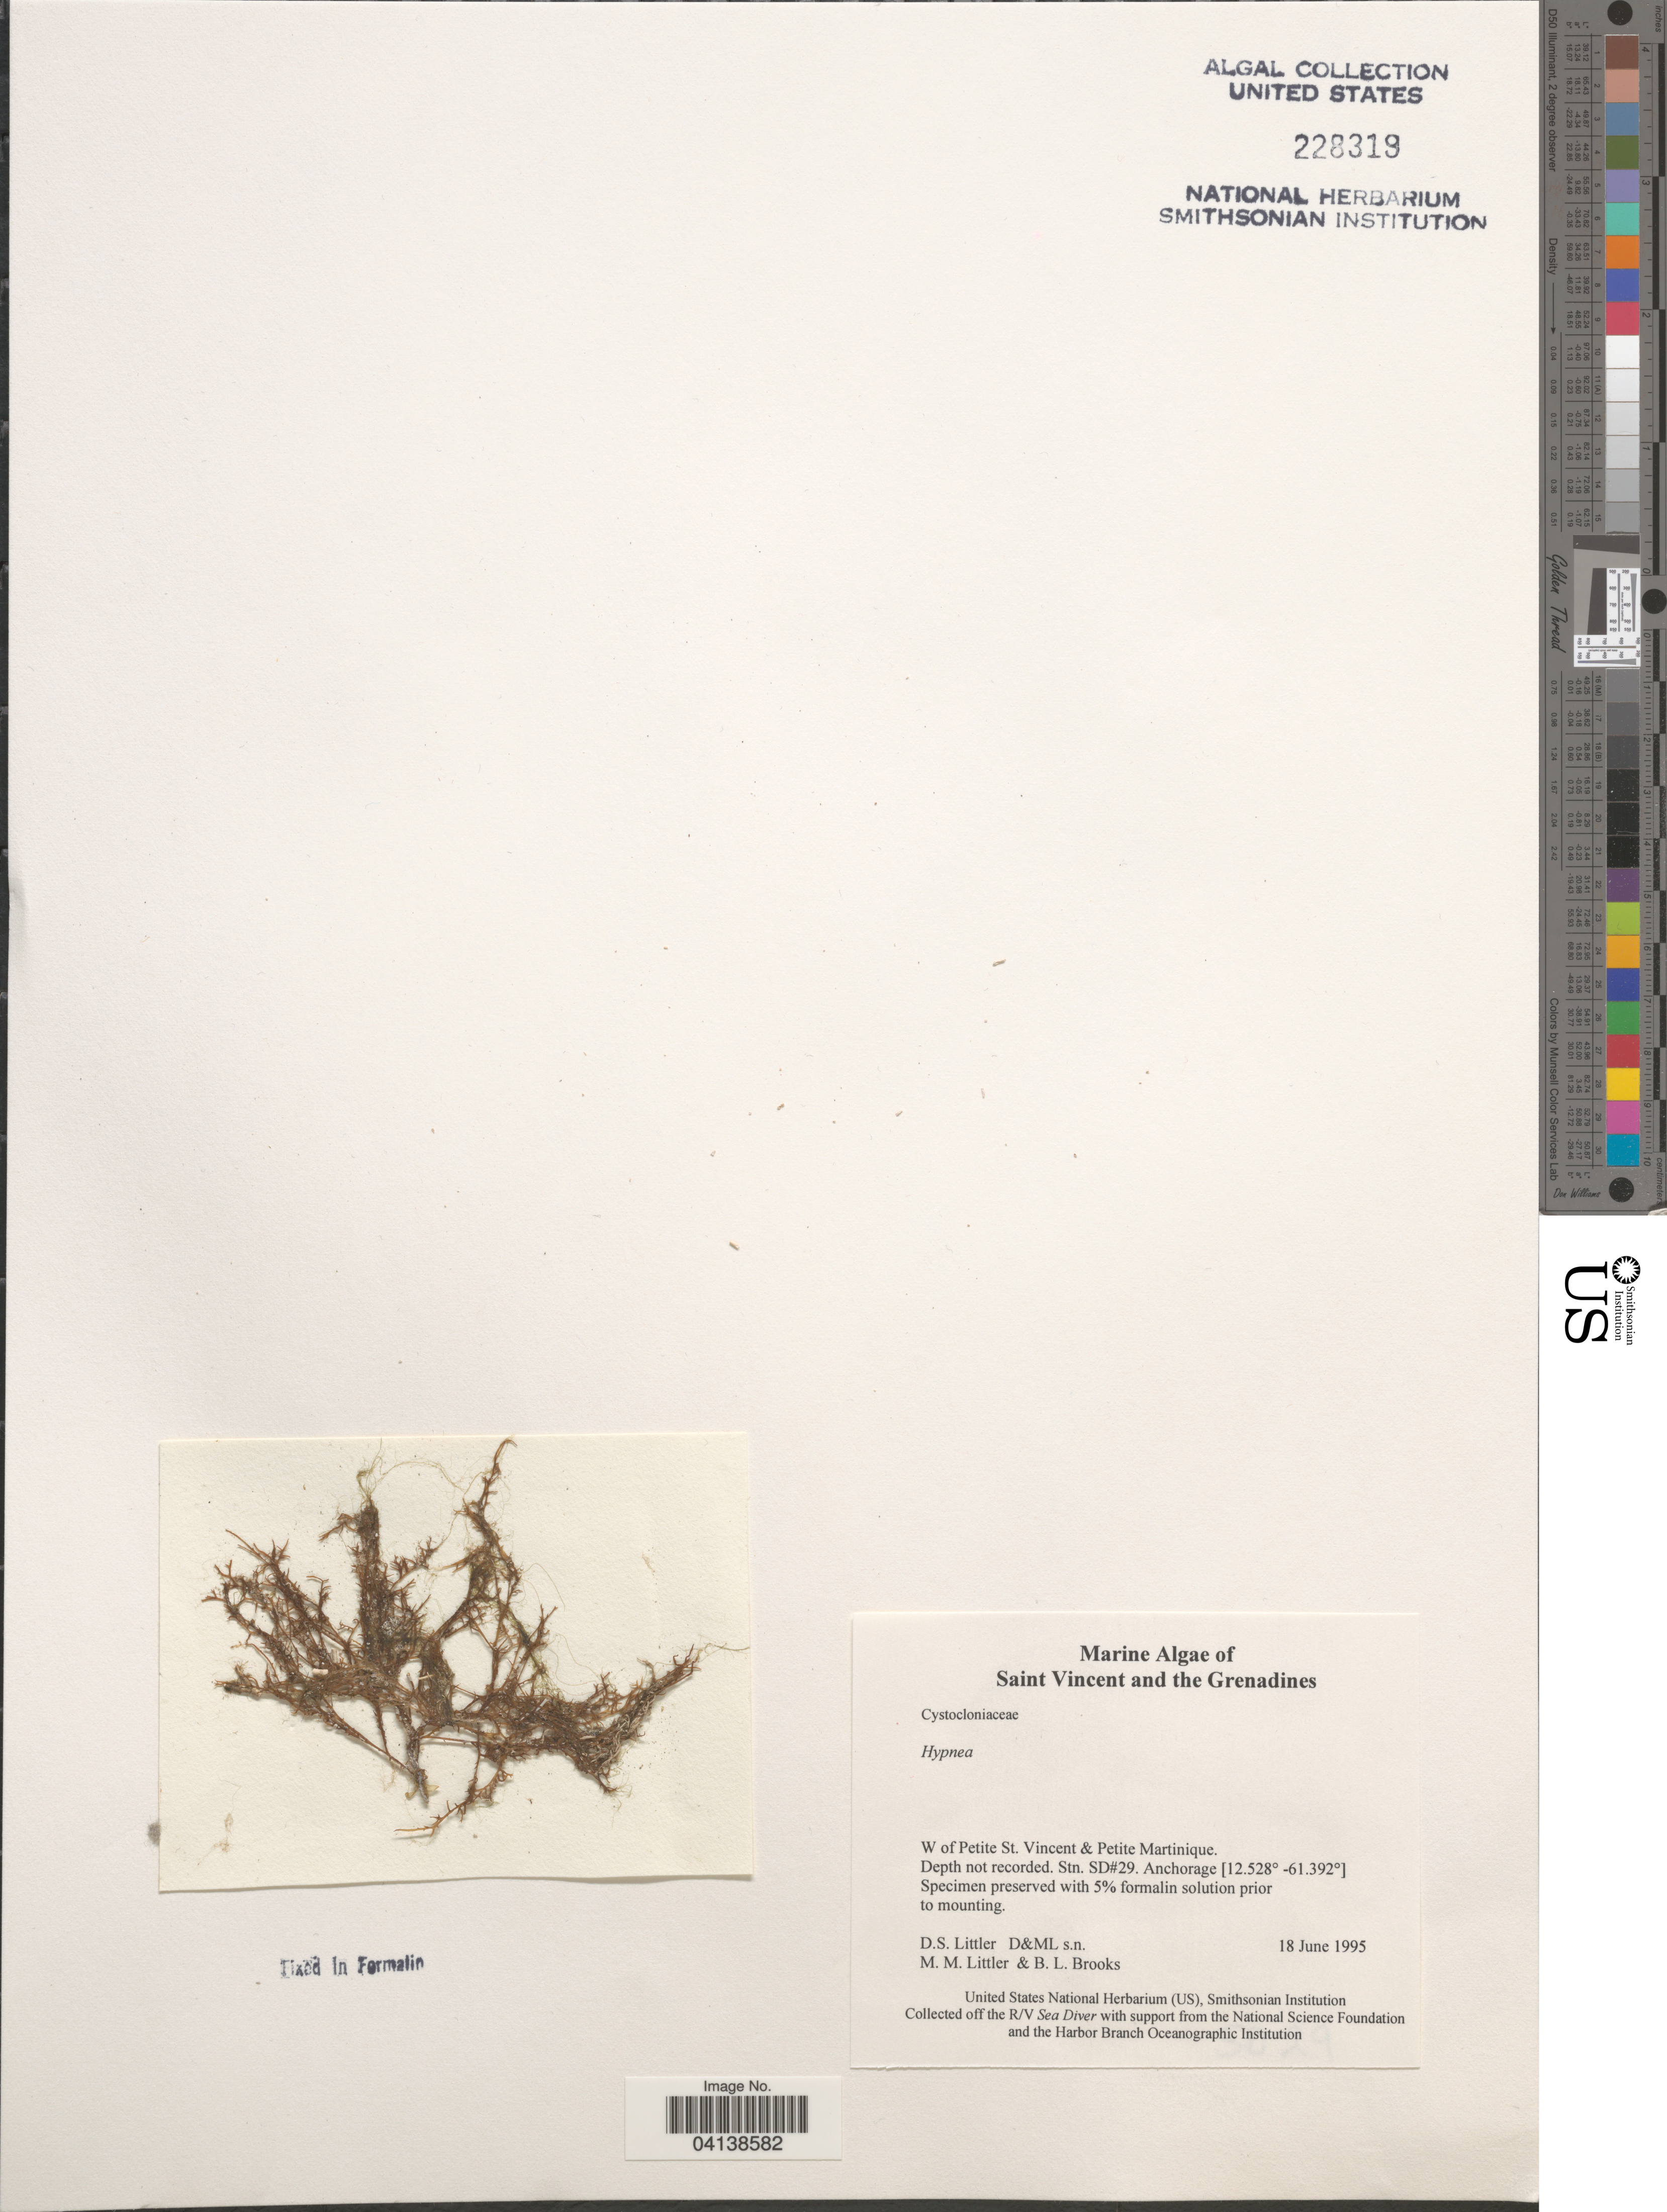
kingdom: Plantae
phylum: Rhodophyta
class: Florideophyceae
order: Gigartinales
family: Cystocloniaceae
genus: Hypnea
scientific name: Hypnea sp.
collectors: D. S. Littler & B. Brooks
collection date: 1995-06-18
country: St. Vincent - Grenadines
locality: Saint Vincent and the Grenadines. W of Petite St. Vincent & Petite Martinique. Stn. SD#29.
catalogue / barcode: US 228319